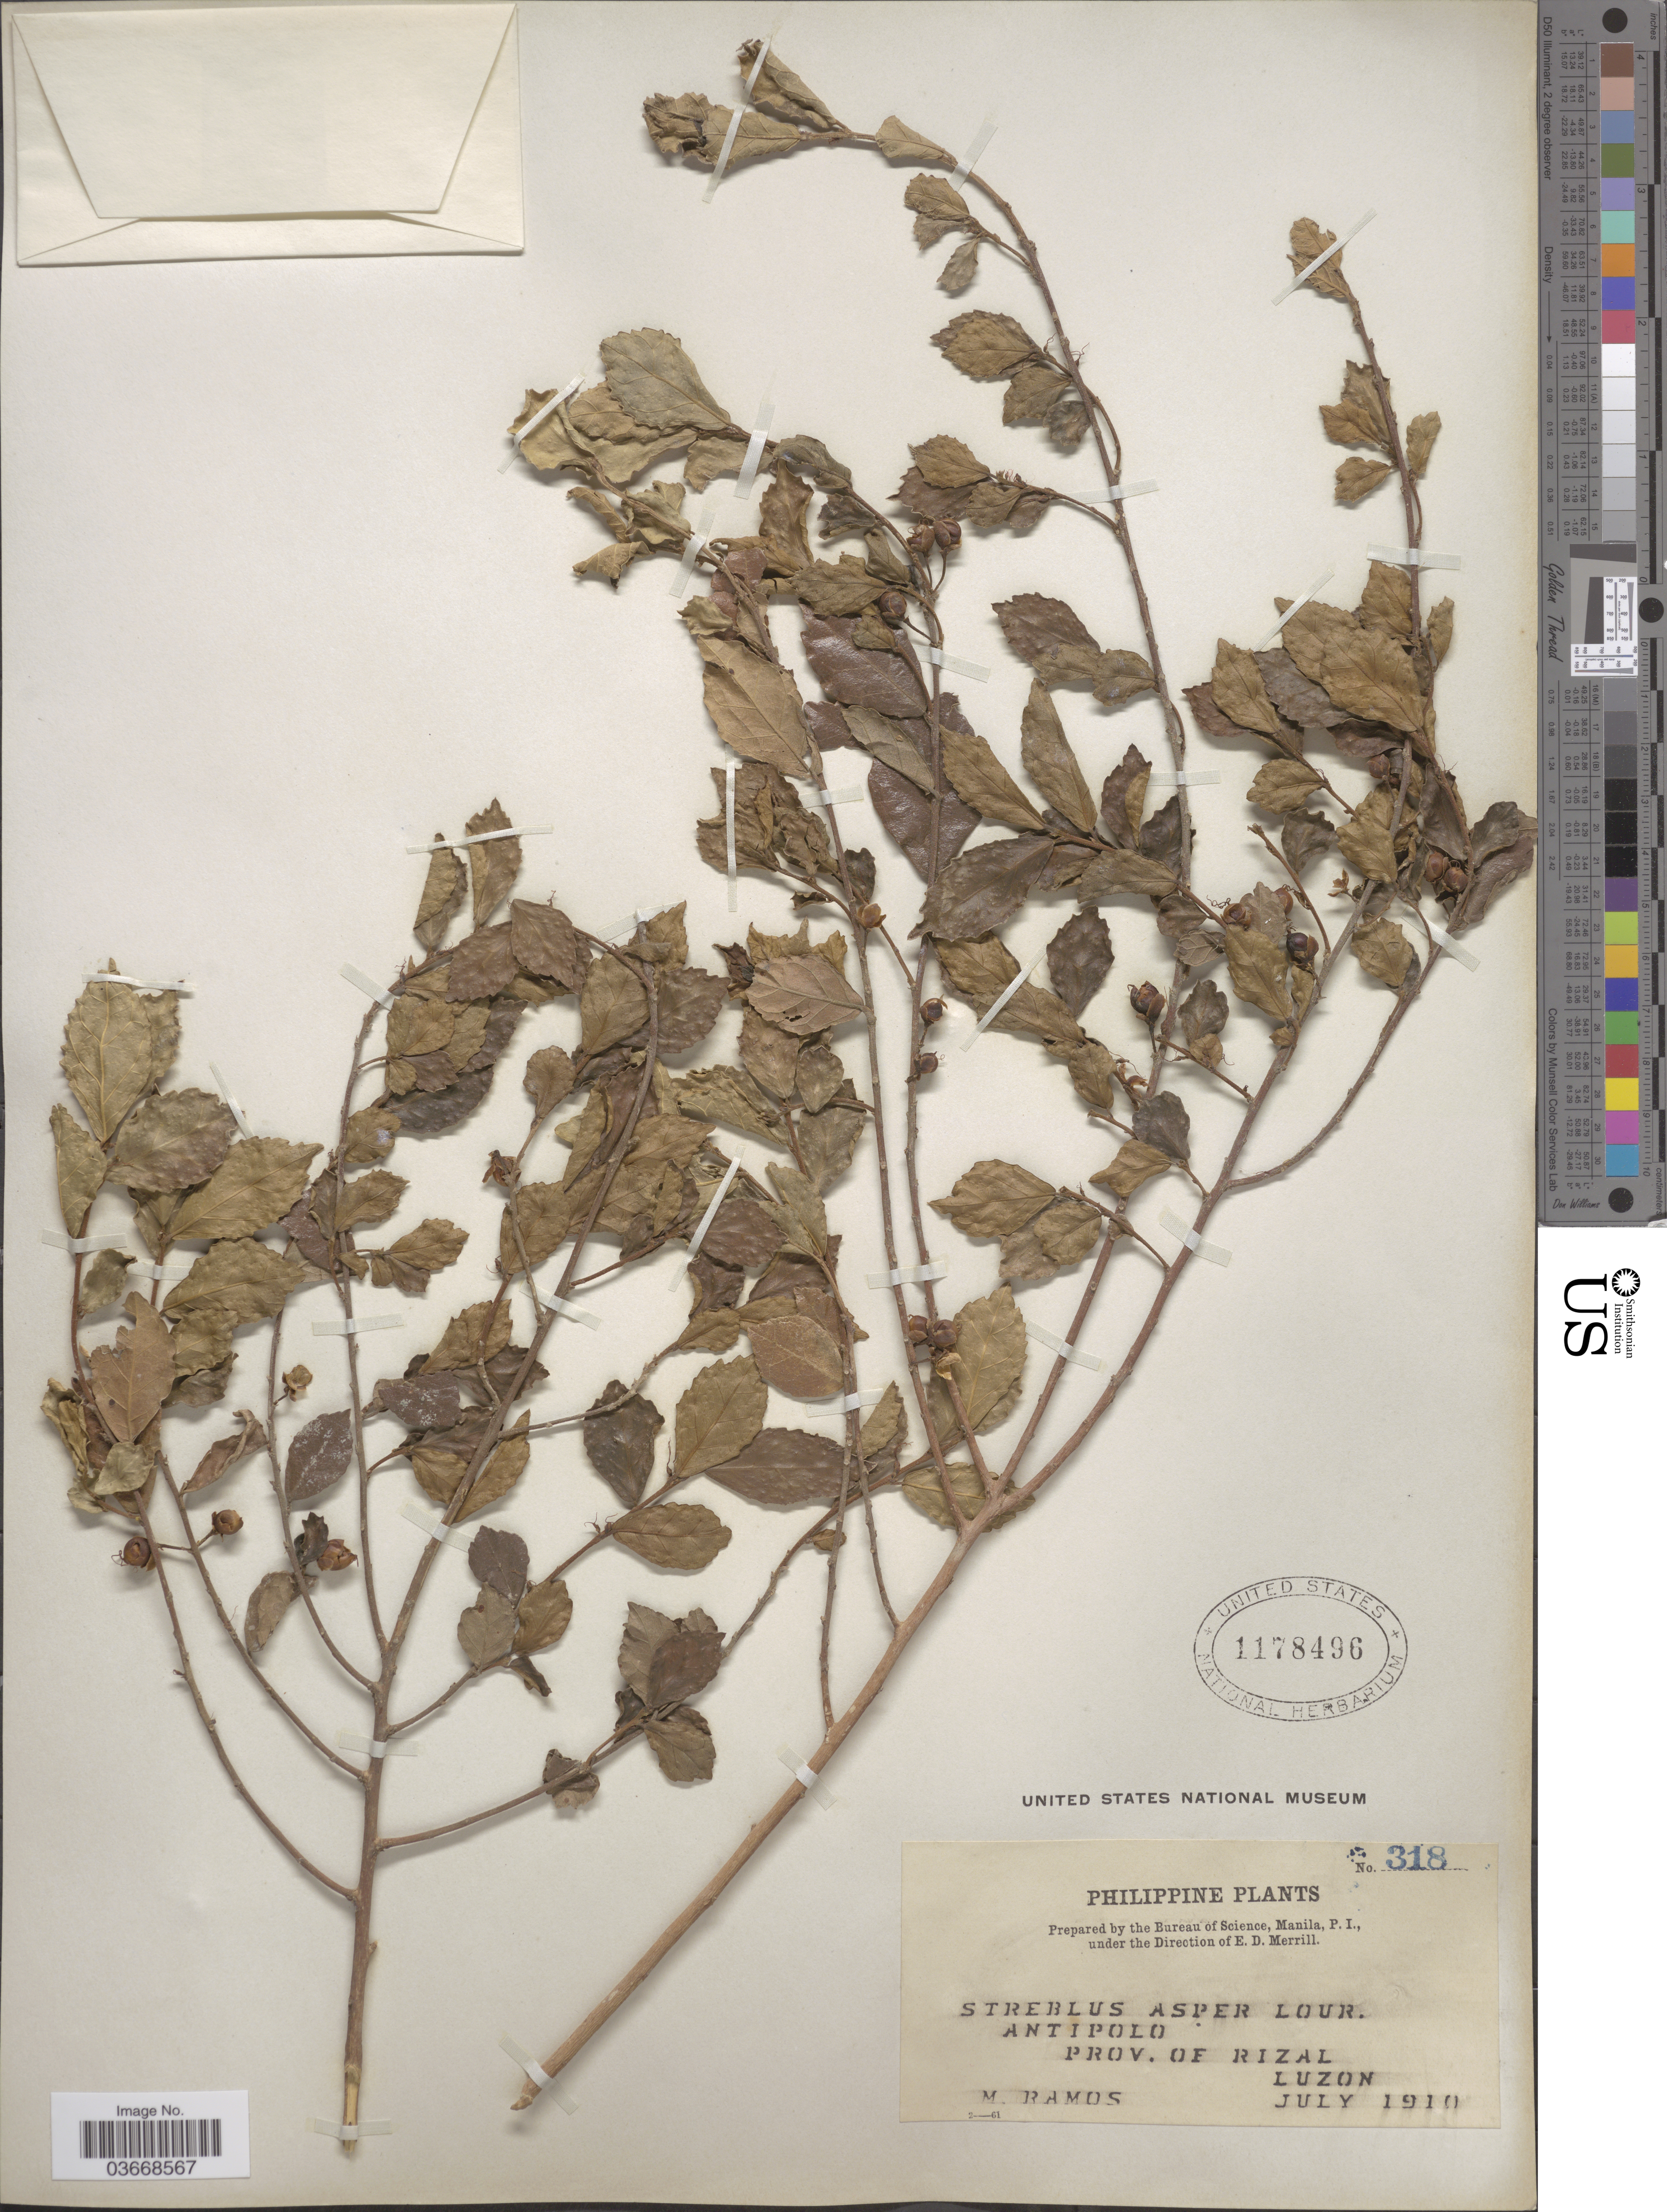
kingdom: Plantae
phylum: Tracheophyta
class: Magnoliopsida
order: Rosales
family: Moraceae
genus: Streblus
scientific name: Streblus asper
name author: Lour.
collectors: M. Ramos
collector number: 318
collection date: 1910-07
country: Philippines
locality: Antipolo. Prov. of Rizal. Luzon.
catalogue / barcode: US 1178496